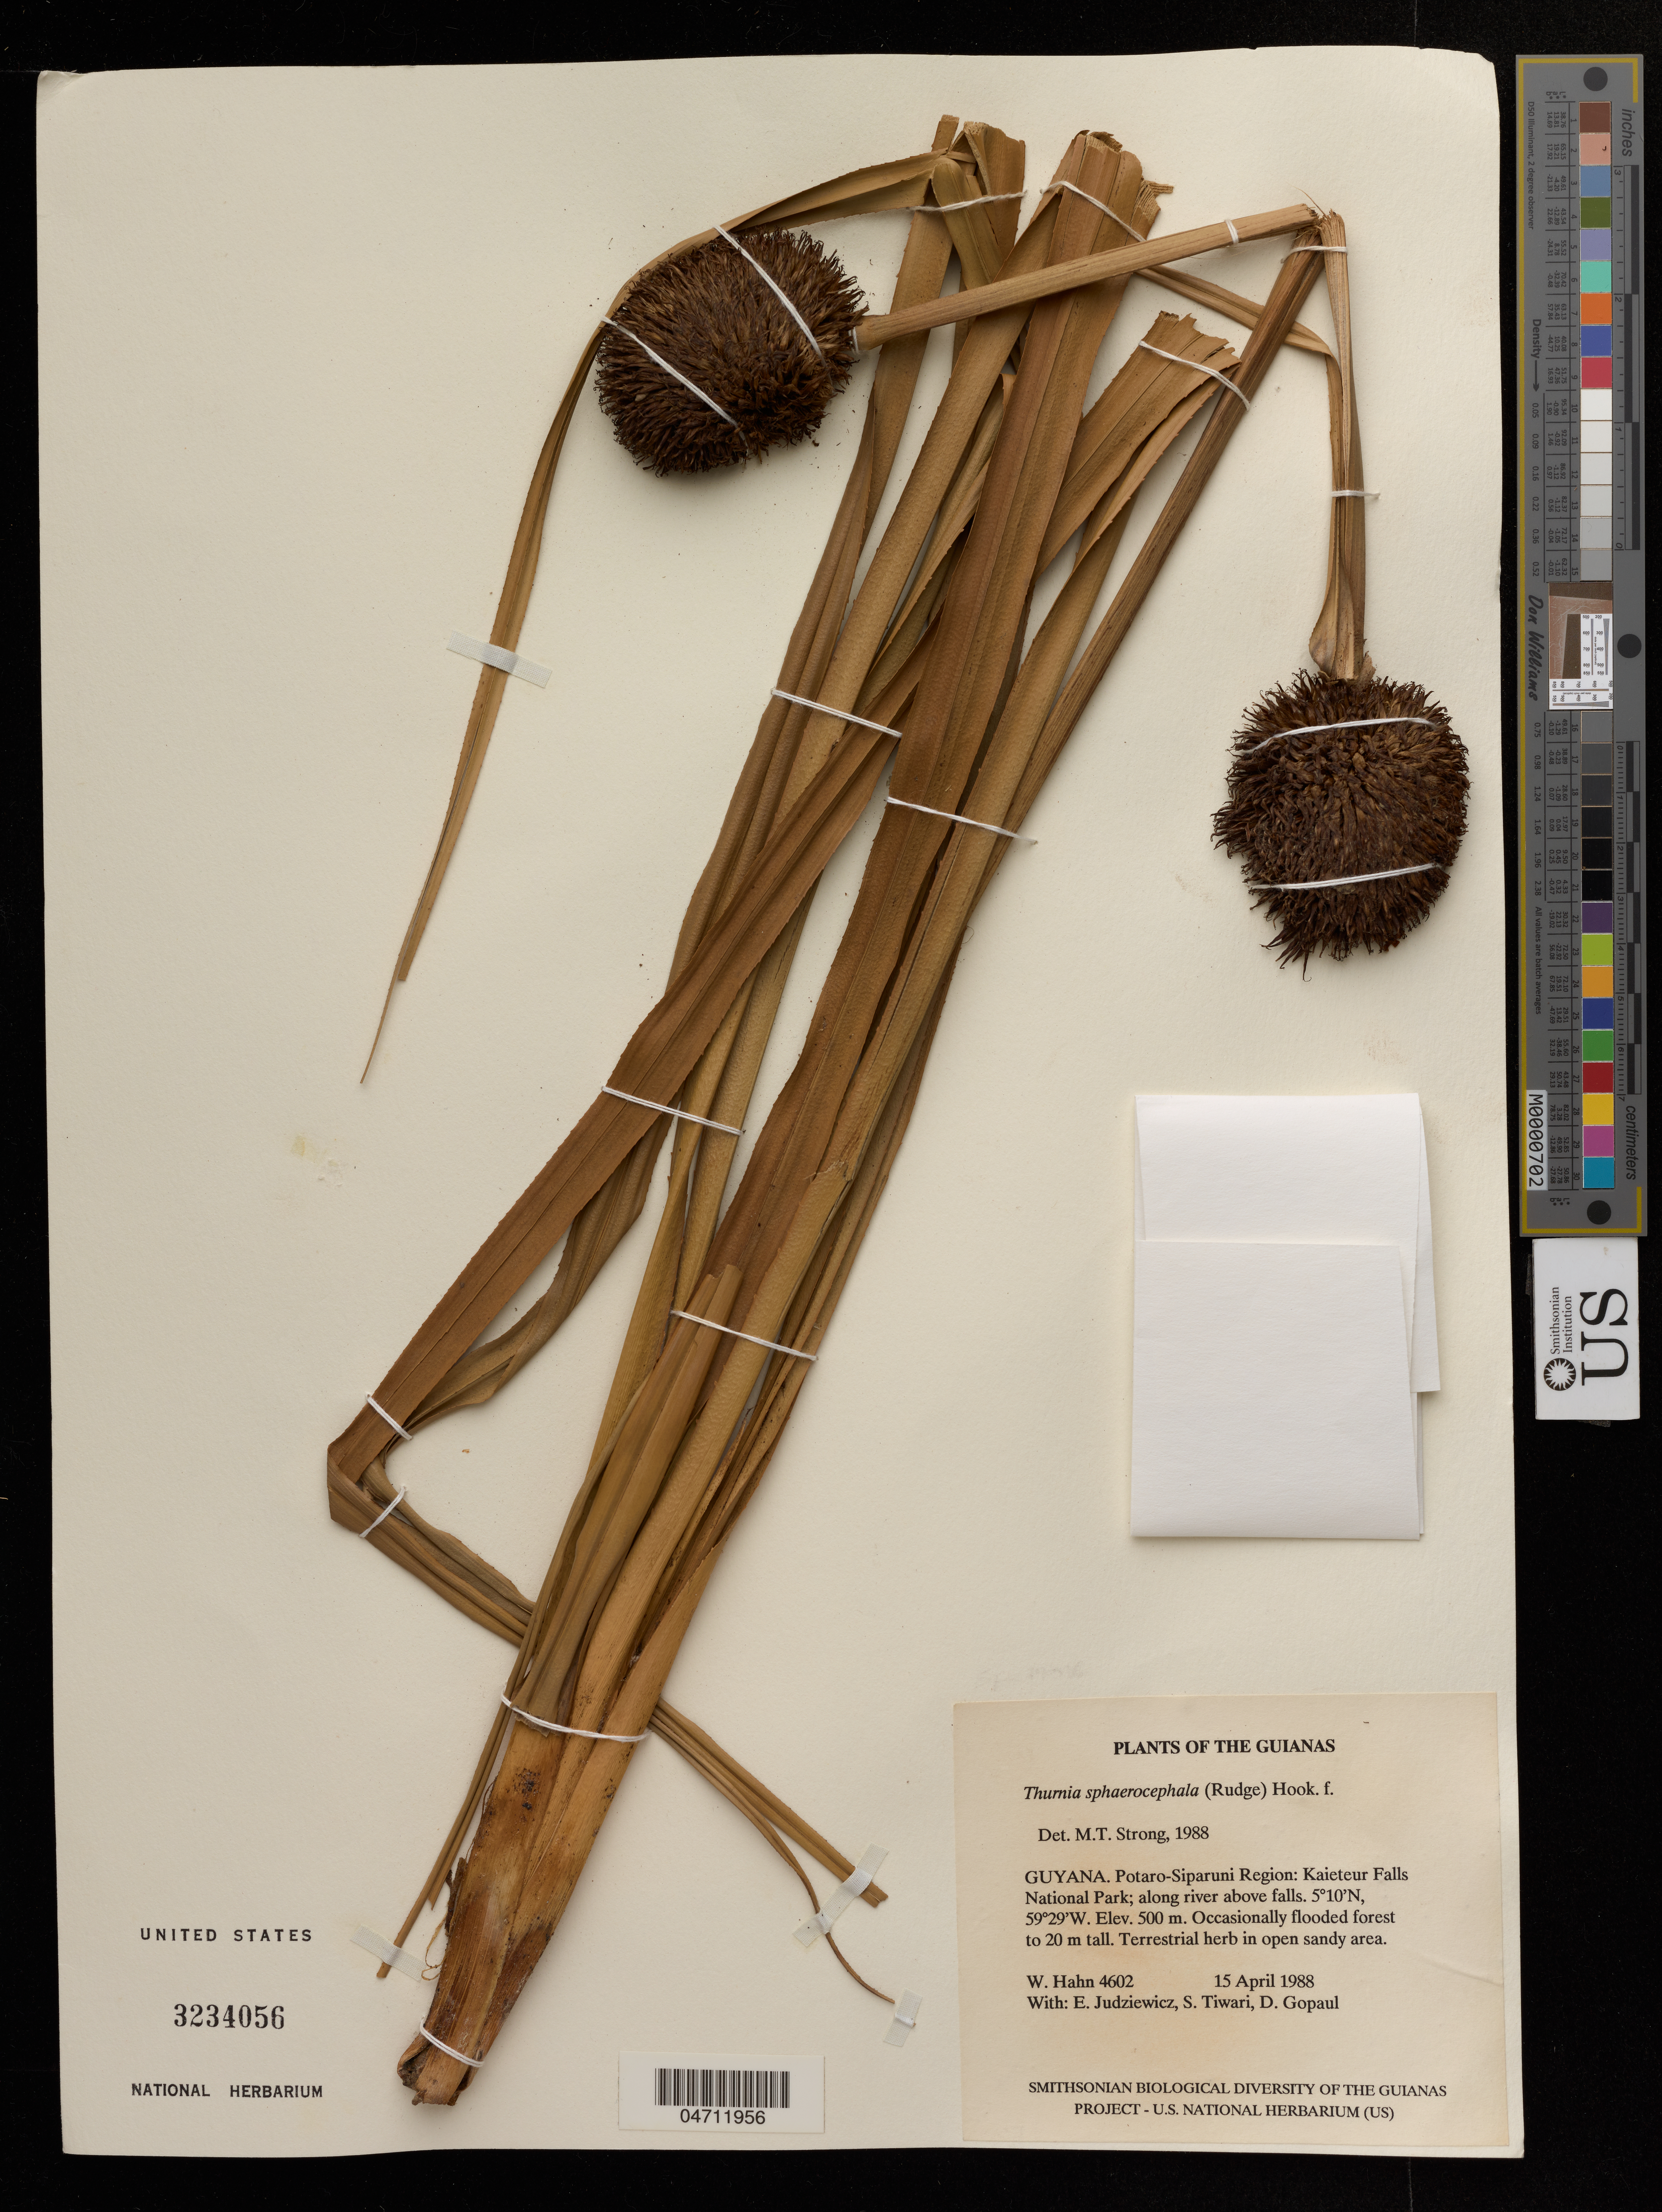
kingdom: Plantae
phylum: Tracheophyta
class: Liliopsida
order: Poales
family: Thurniaceae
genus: Thurnia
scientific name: Thurnia sphaerocephala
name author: (Rudge) Hook. f.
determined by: Strong, Mark T., (BOT), Smithsonian Institution - National Museum of Natural History (UNITED STATES)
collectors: W. Hahn, E. J. Judziewicz, S. Tiwari & D. Gopaul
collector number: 4602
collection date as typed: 15 April 1988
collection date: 1988-04-15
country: Guyana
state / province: Potaro-Siparuni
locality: Kaieteur Falls National Park; along river above falls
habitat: Occasionally flooded forest to 20 m tall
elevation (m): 500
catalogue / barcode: US 3234056